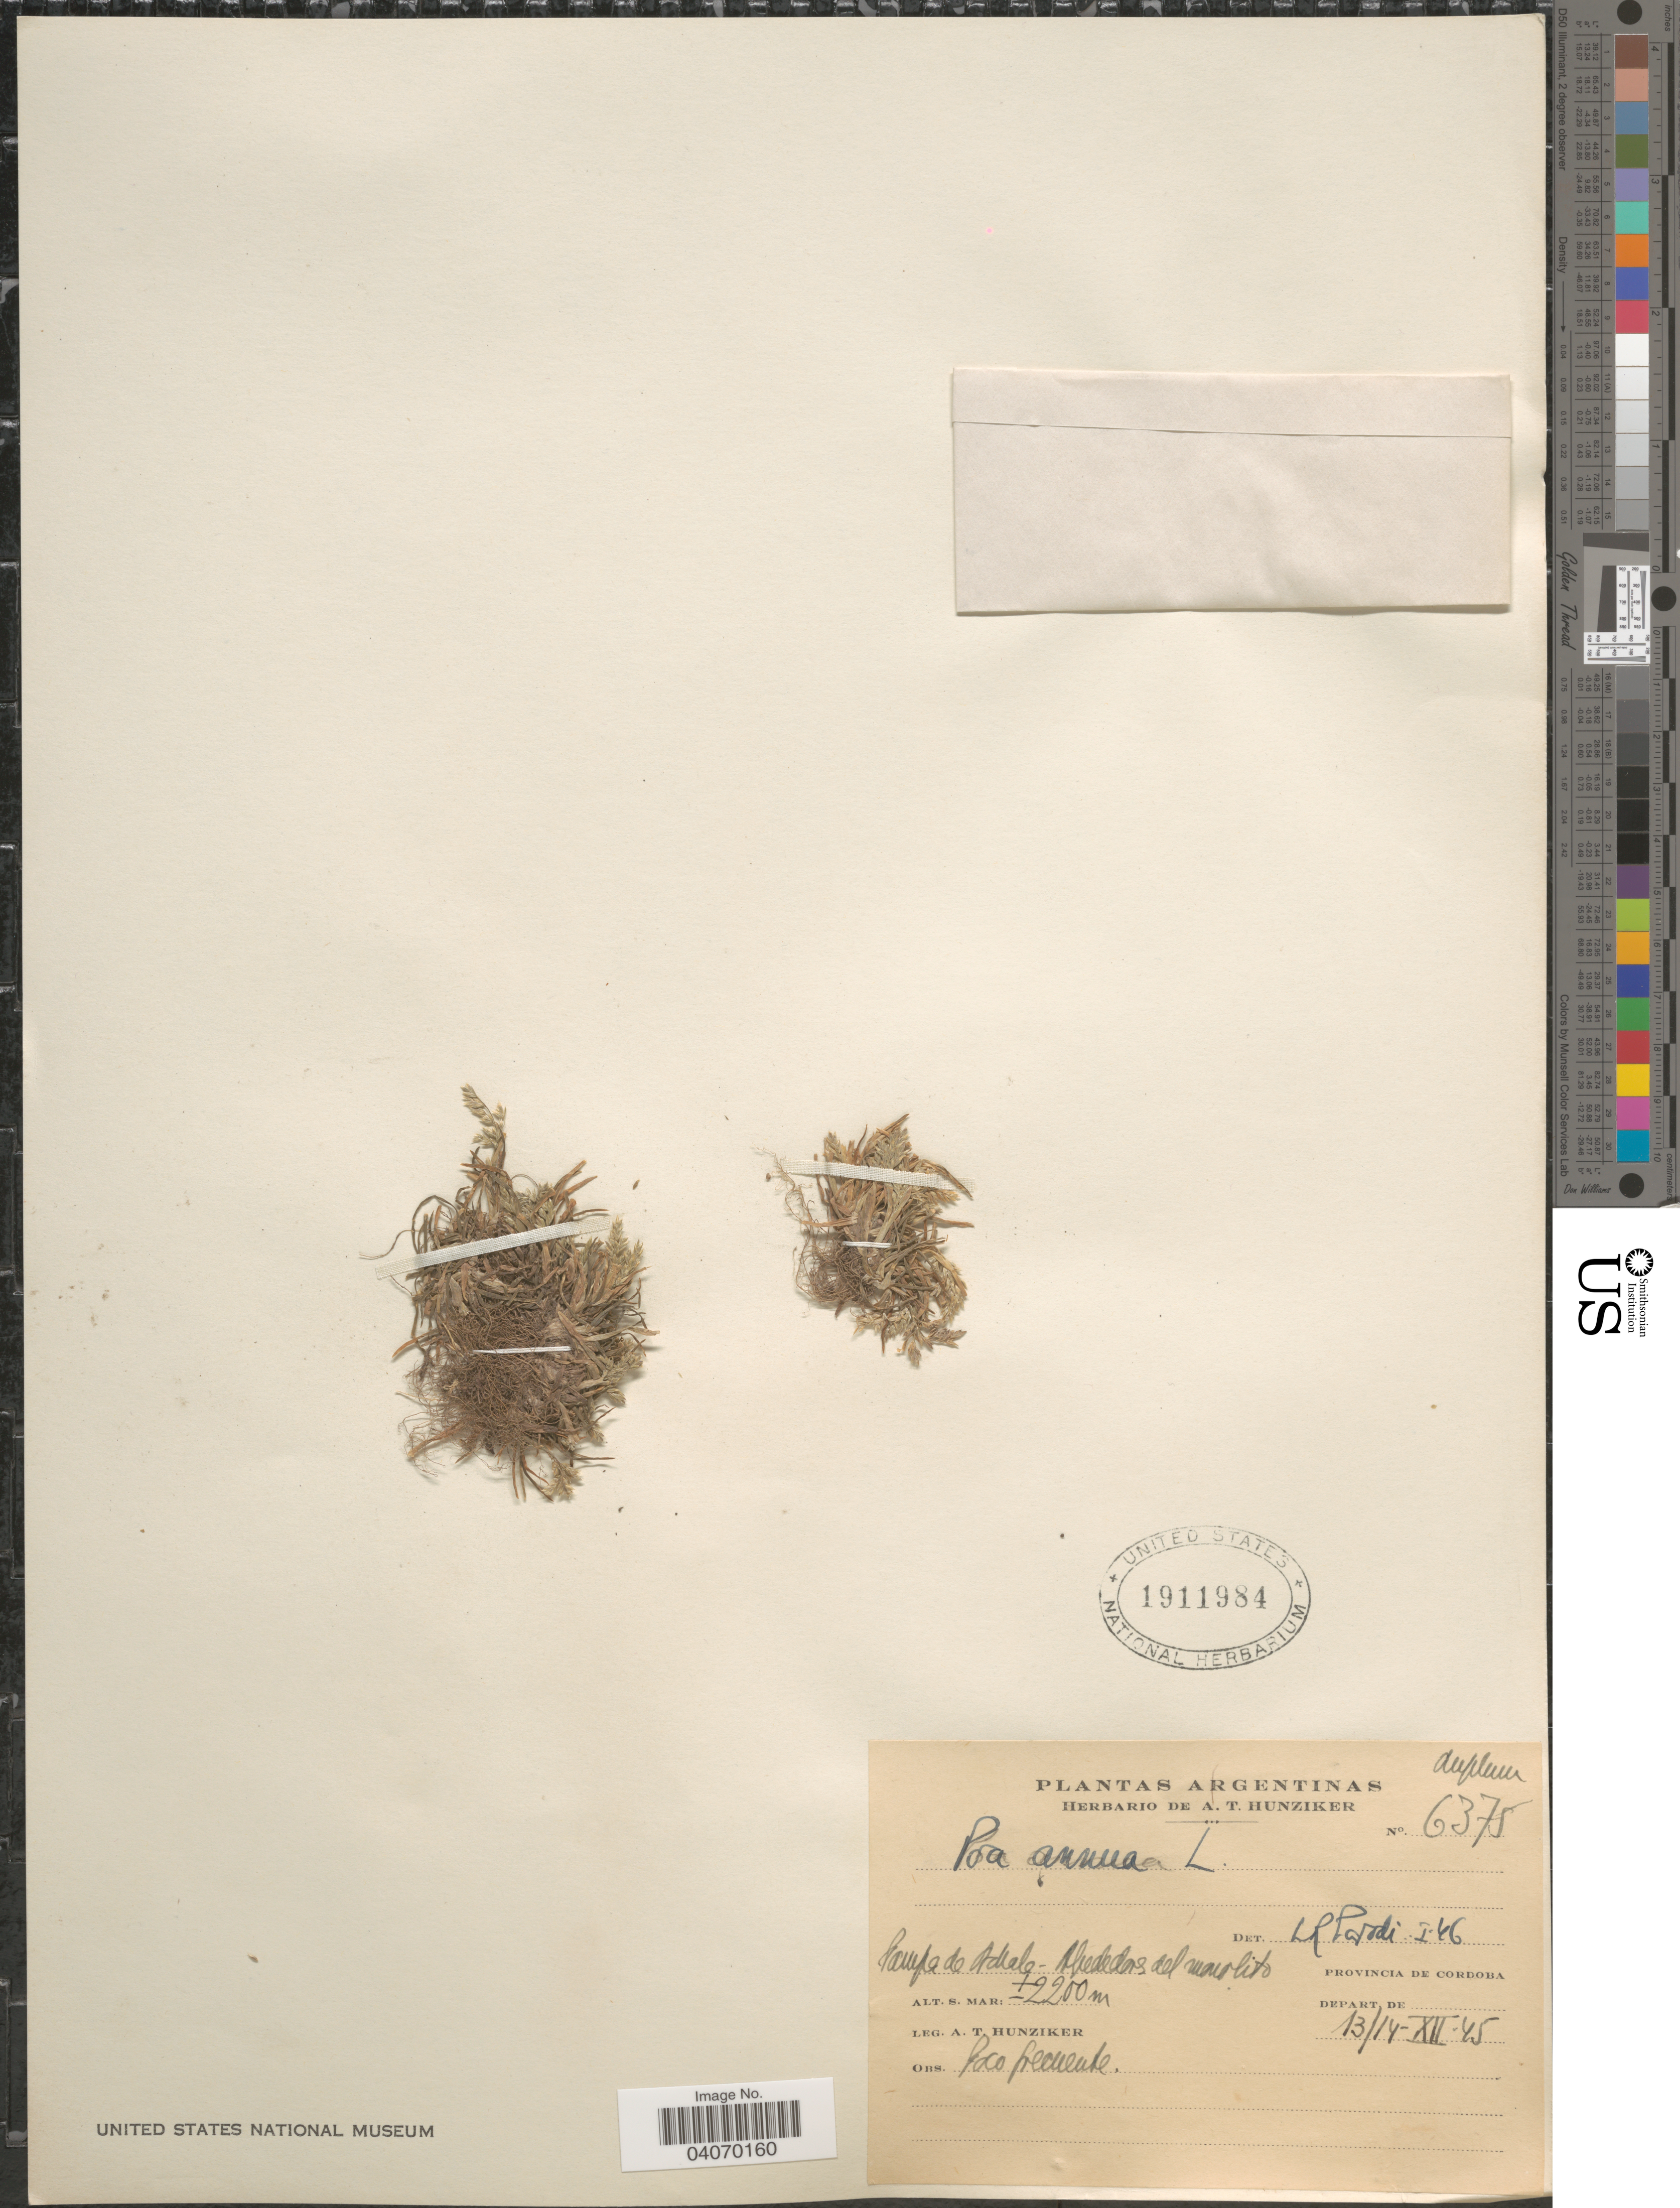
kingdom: Plantae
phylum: Tracheophyta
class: Liliopsida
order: Poales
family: Poaceae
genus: Poa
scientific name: Poa annua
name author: L.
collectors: A. T. Hunziker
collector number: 6375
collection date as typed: Transcribed d/m/y: 13/12/45 to 14/12/45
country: Argentina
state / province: Cordoba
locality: Pampa de Achala - alrededores del monolito.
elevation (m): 2200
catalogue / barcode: US 1911984